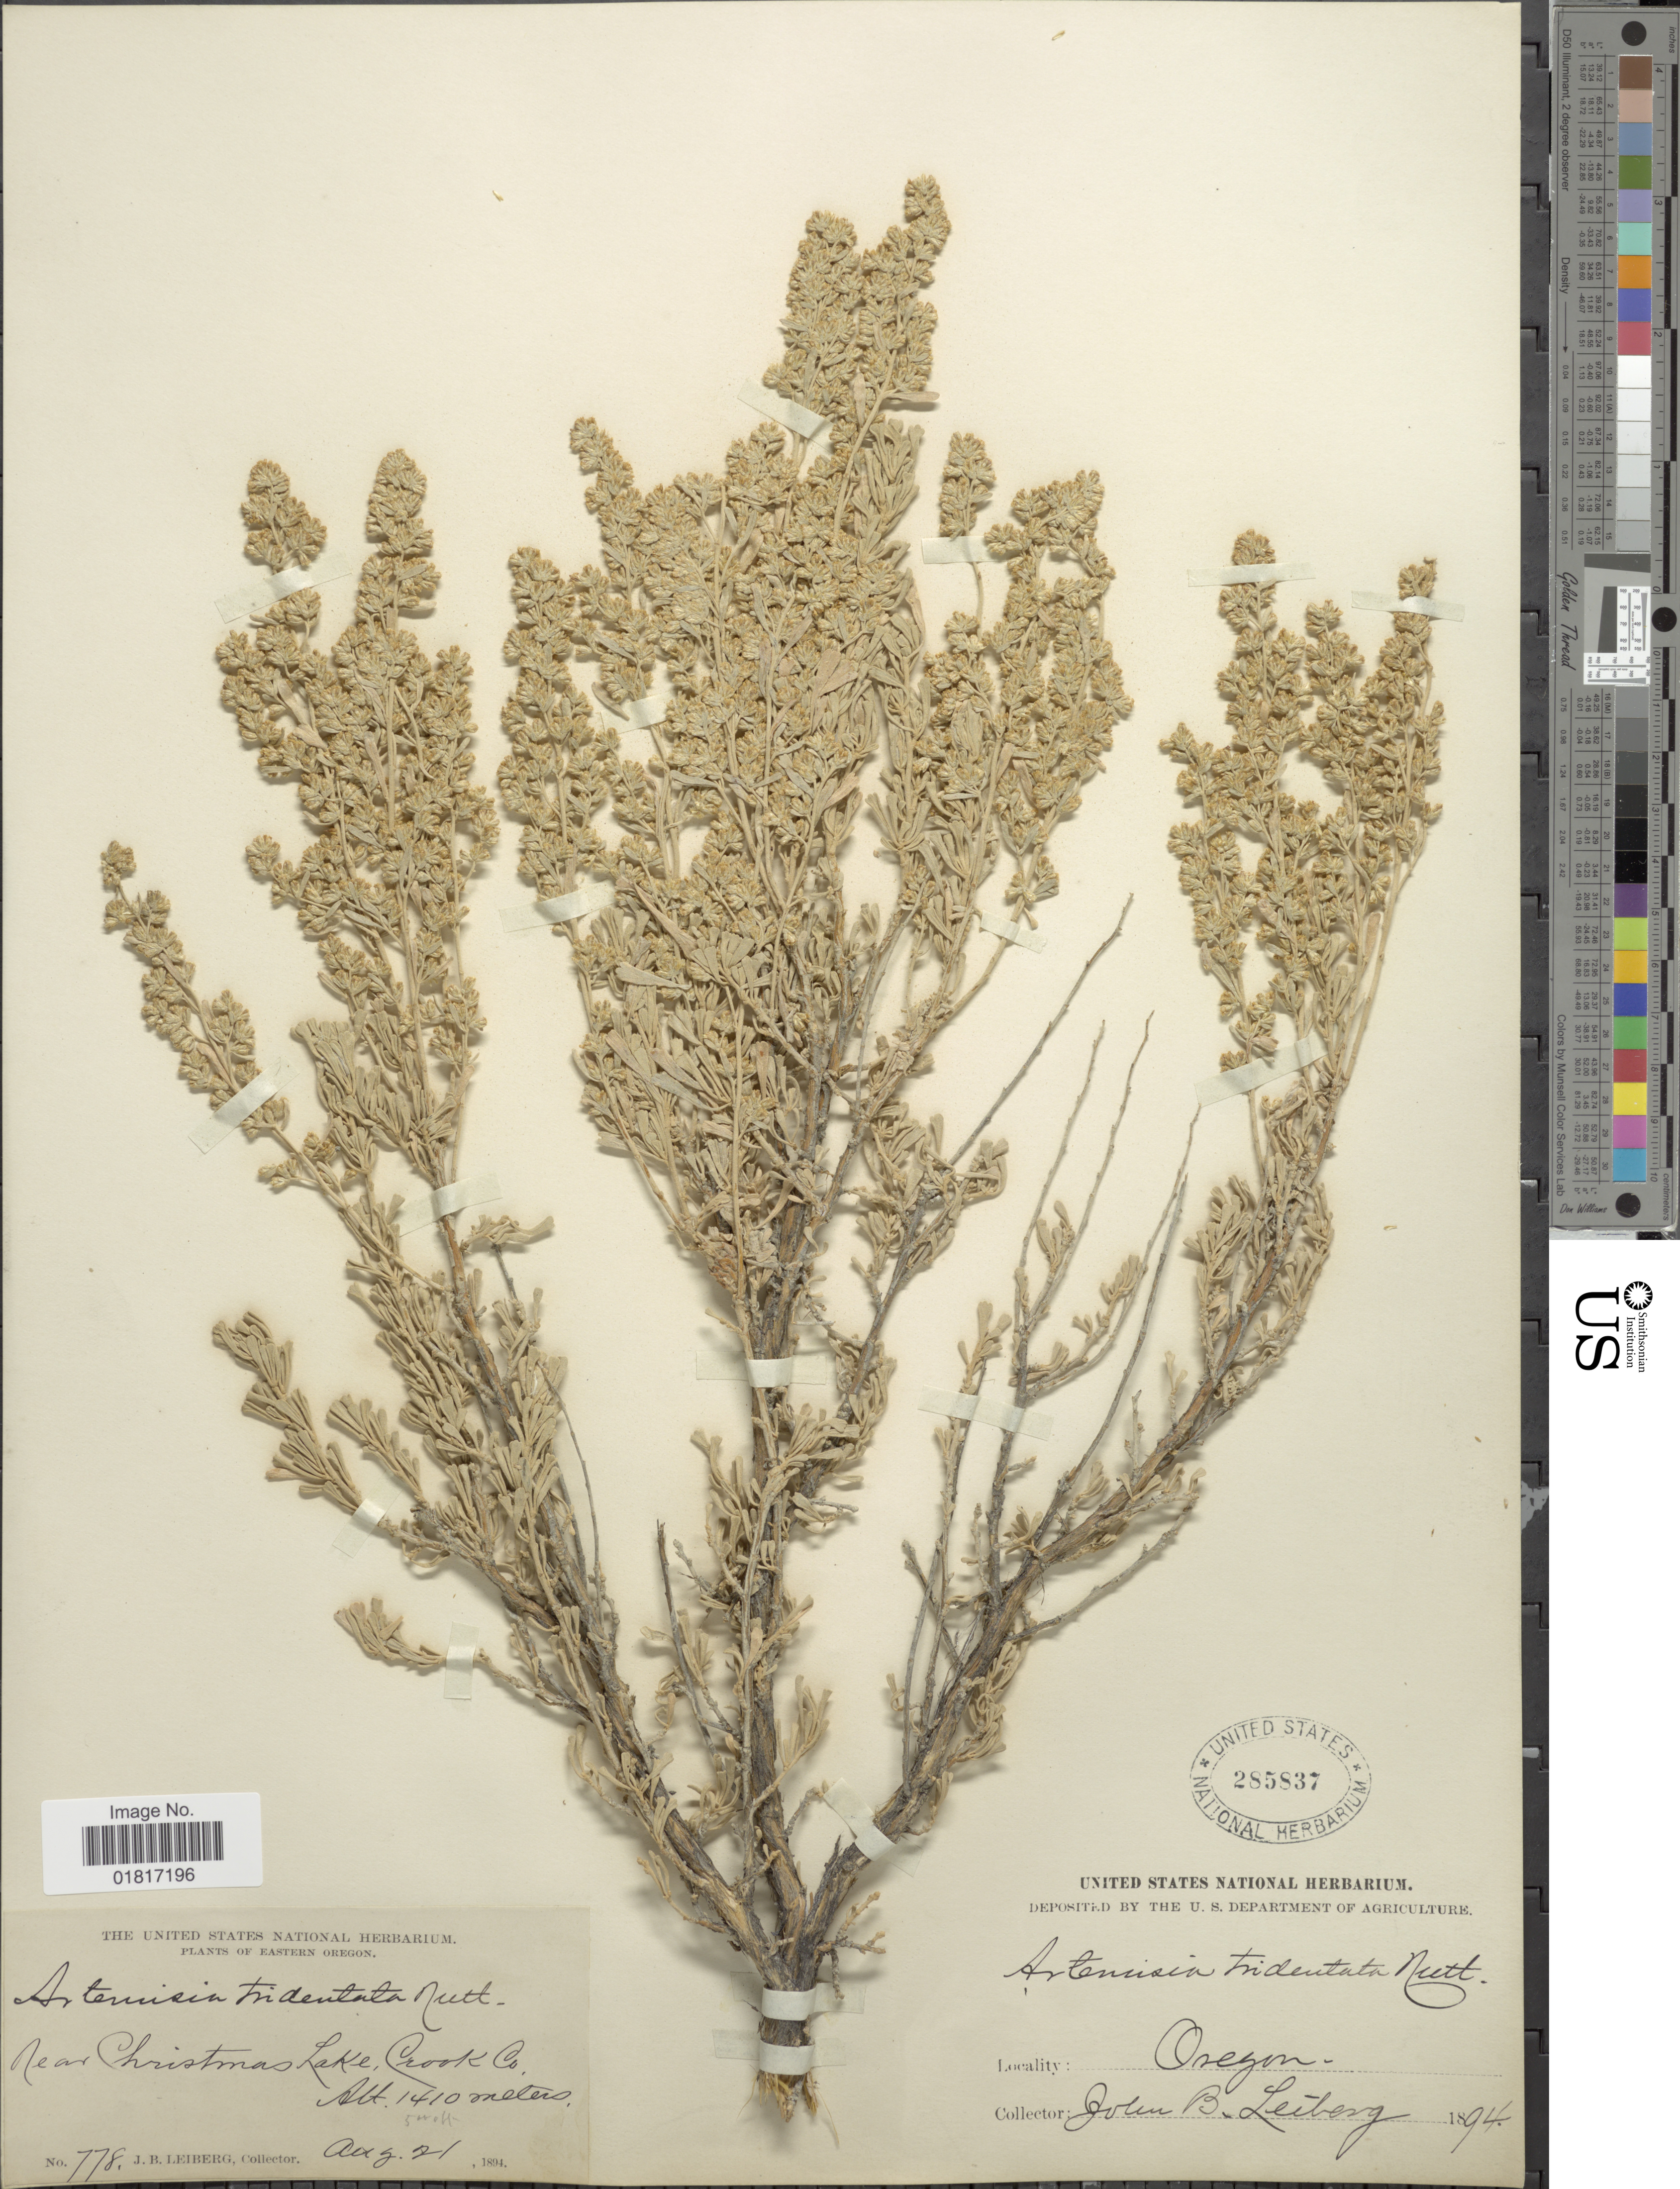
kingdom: Plantae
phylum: Tracheophyta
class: Magnoliopsida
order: Asterales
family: Asteraceae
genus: Artemisia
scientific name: Artemisia tridentata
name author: Nutt.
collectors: J. B. Leiberg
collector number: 778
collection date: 1894-08-21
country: United States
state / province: Oregon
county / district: Crook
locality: Eastern Oregon, Near Christmas Lake, Crook Co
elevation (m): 1410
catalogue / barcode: US 285837